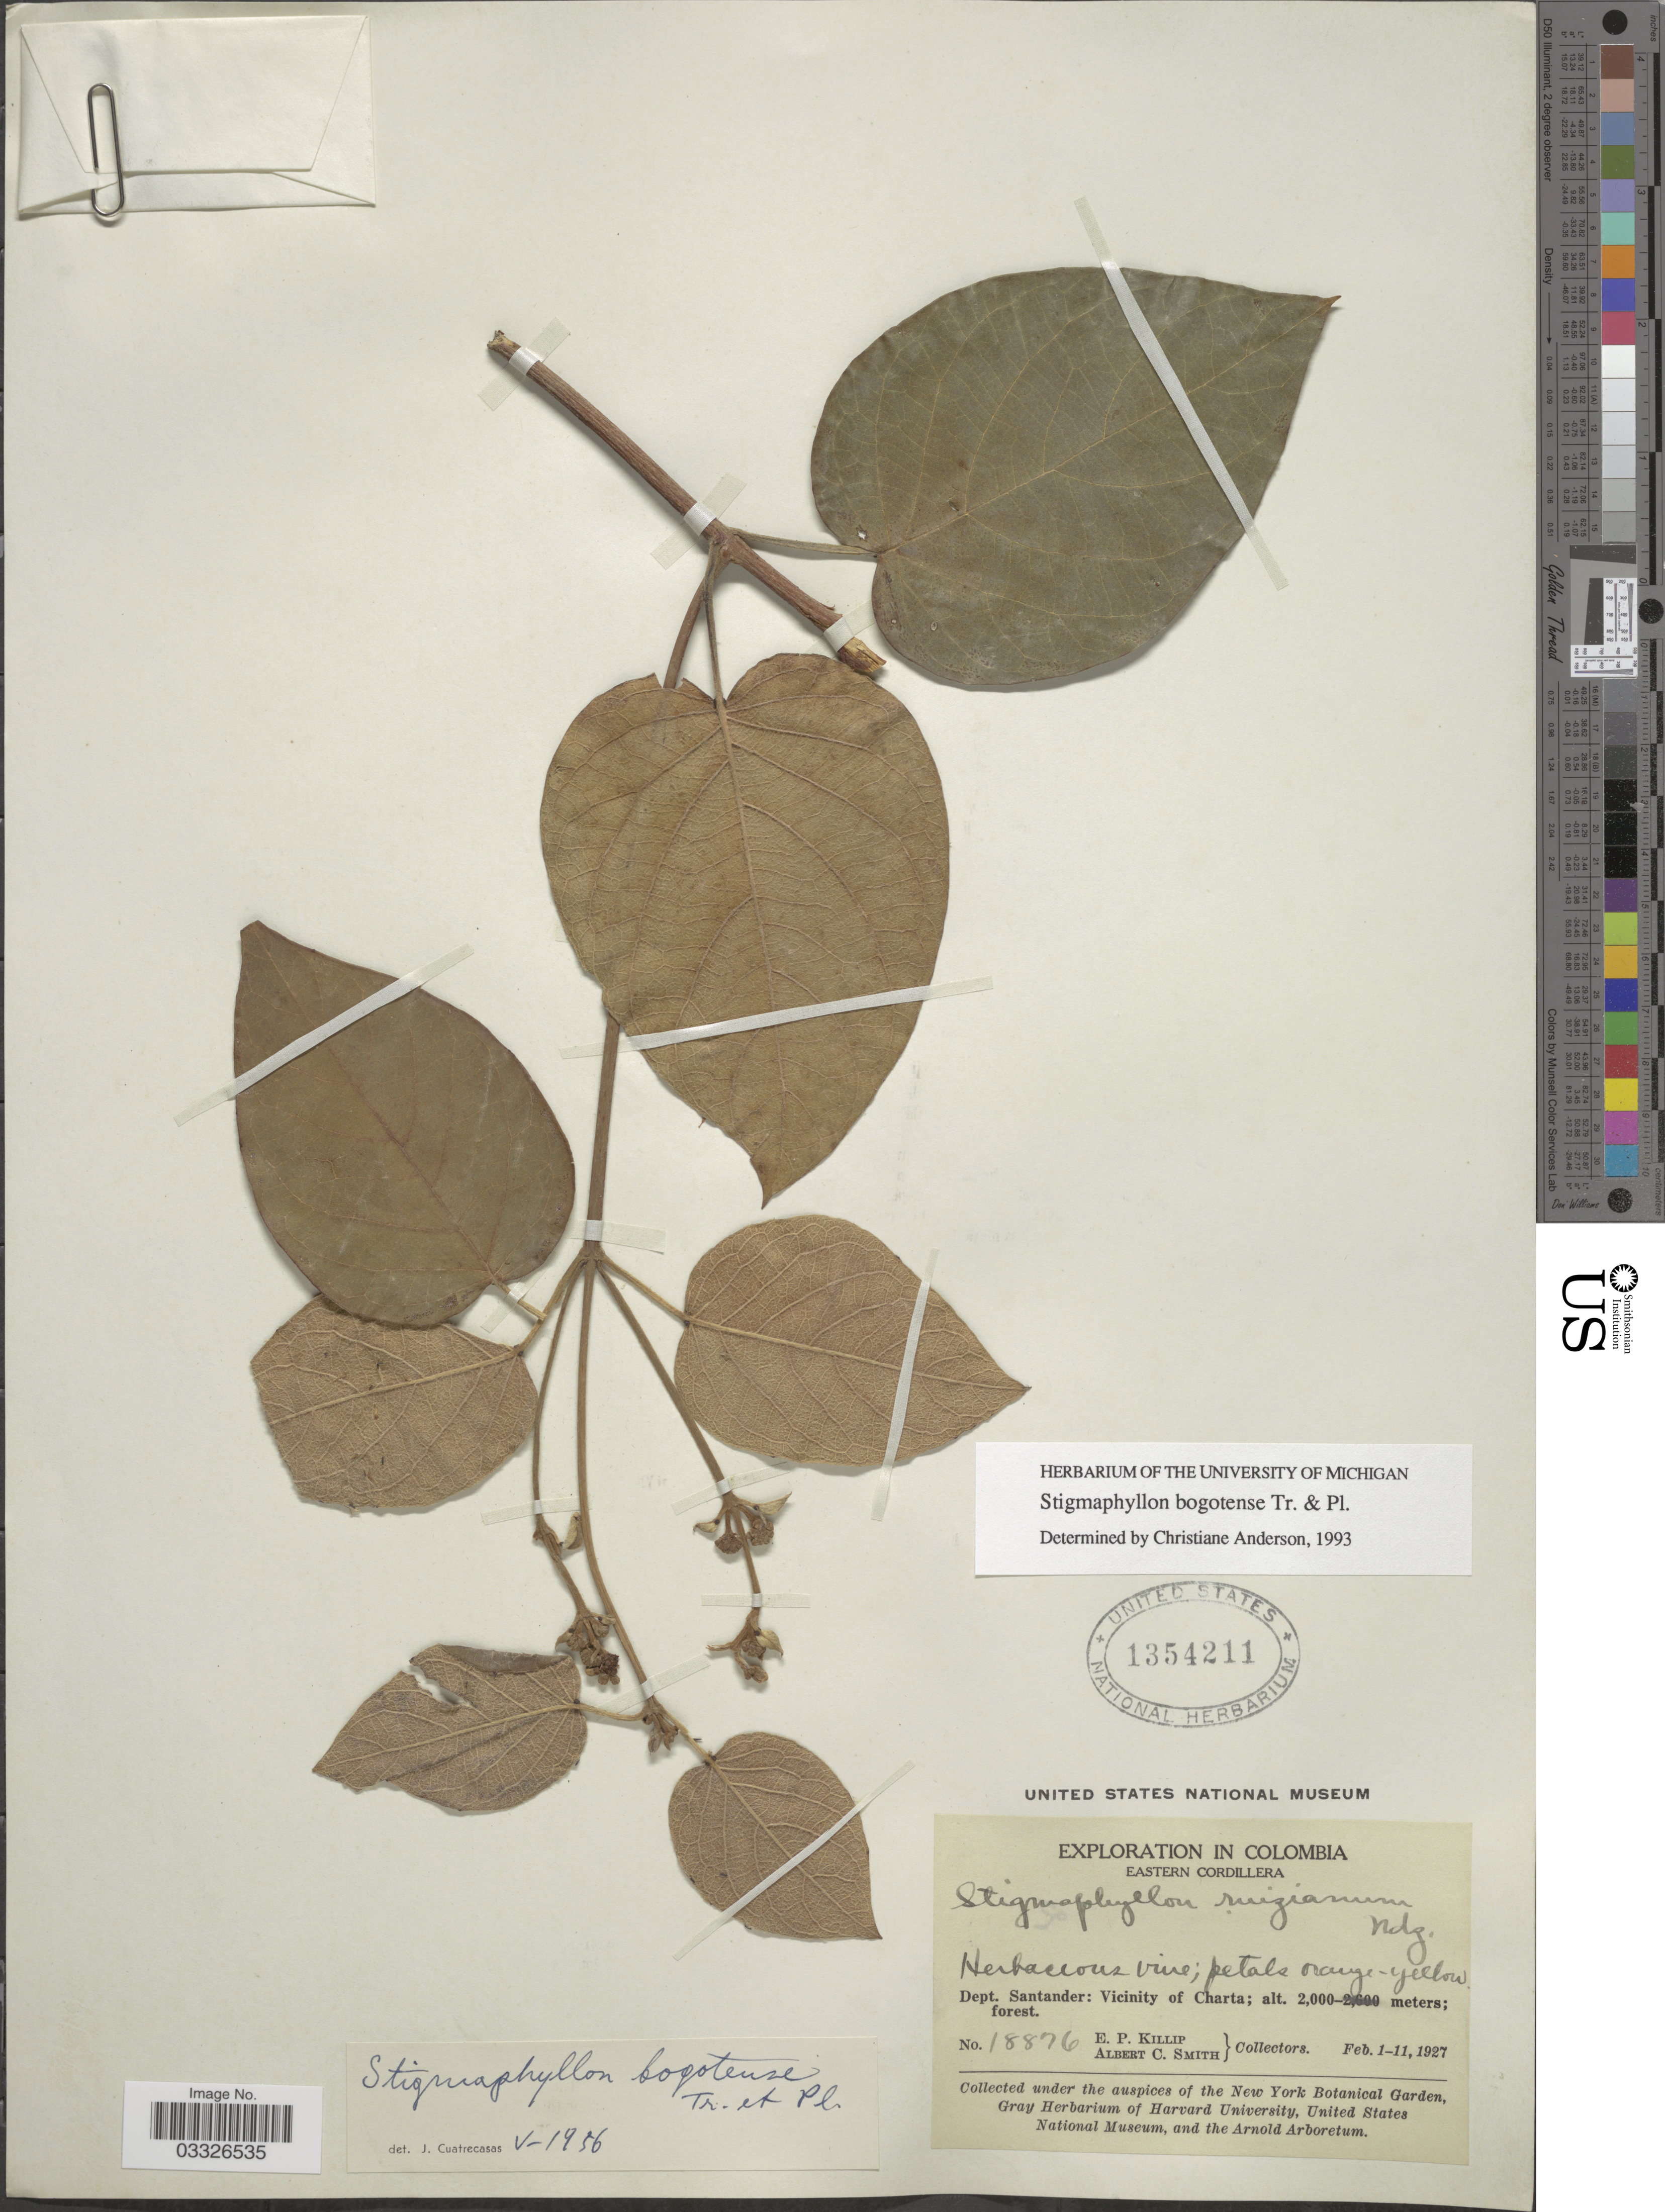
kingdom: Plantae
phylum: Tracheophyta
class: Magnoliopsida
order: Malpighiales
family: Malpighiaceae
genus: Stigmaphyllon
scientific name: Stigmaphyllon bogotense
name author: Triana & Planch.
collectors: E. P. Killip & A. C. Smith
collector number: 18876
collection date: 1927-02-01/1927-02-11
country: Colombia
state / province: Santander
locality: Eastern Cordillera. Dept. Santander: Vicinity of Charta.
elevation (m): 2000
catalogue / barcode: US 1354211